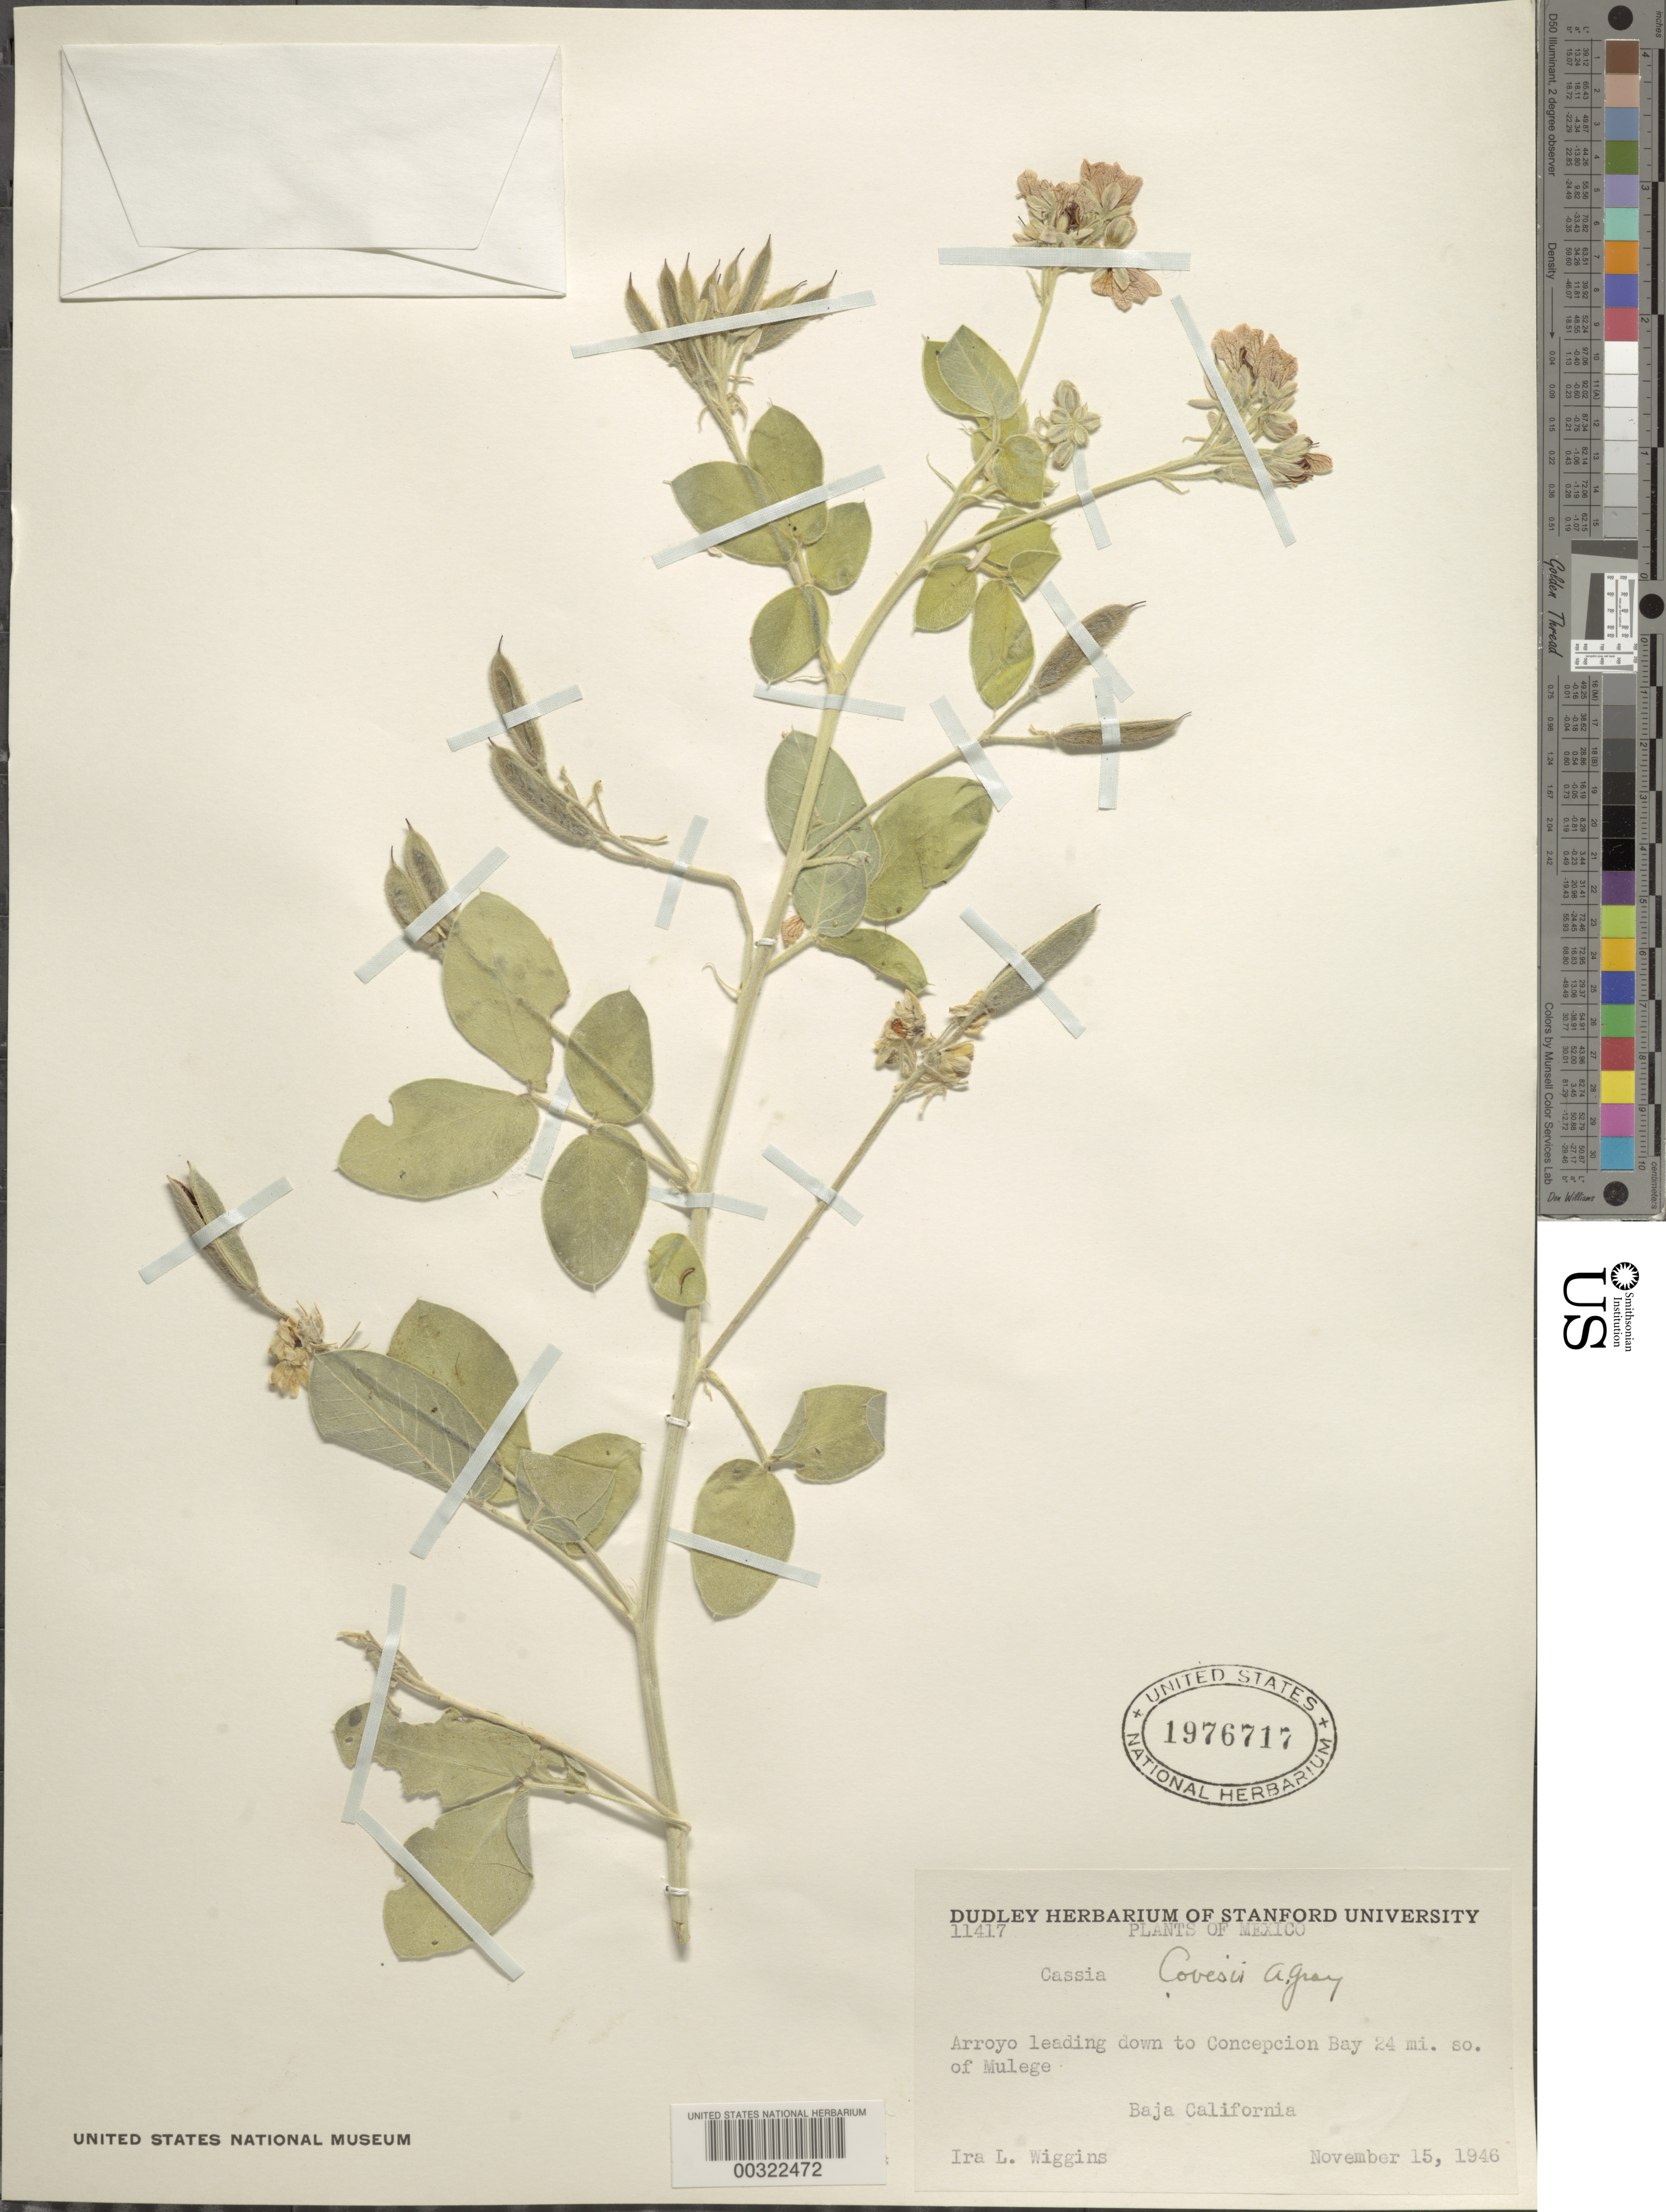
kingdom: Plantae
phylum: Tracheophyta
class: Magnoliopsida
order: Fabales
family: Fabaceae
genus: Senna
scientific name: Senna covesii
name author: (A. Gray) H.S. Irwin & Barneby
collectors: I. L. Wiggins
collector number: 11417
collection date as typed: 15 Nov 1946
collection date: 1946-11-15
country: Mexico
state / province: Baja California Sur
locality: Arroyo leading down to Concepcion Bay 24 mi S of Mulege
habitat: Arroyo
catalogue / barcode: US 1976717